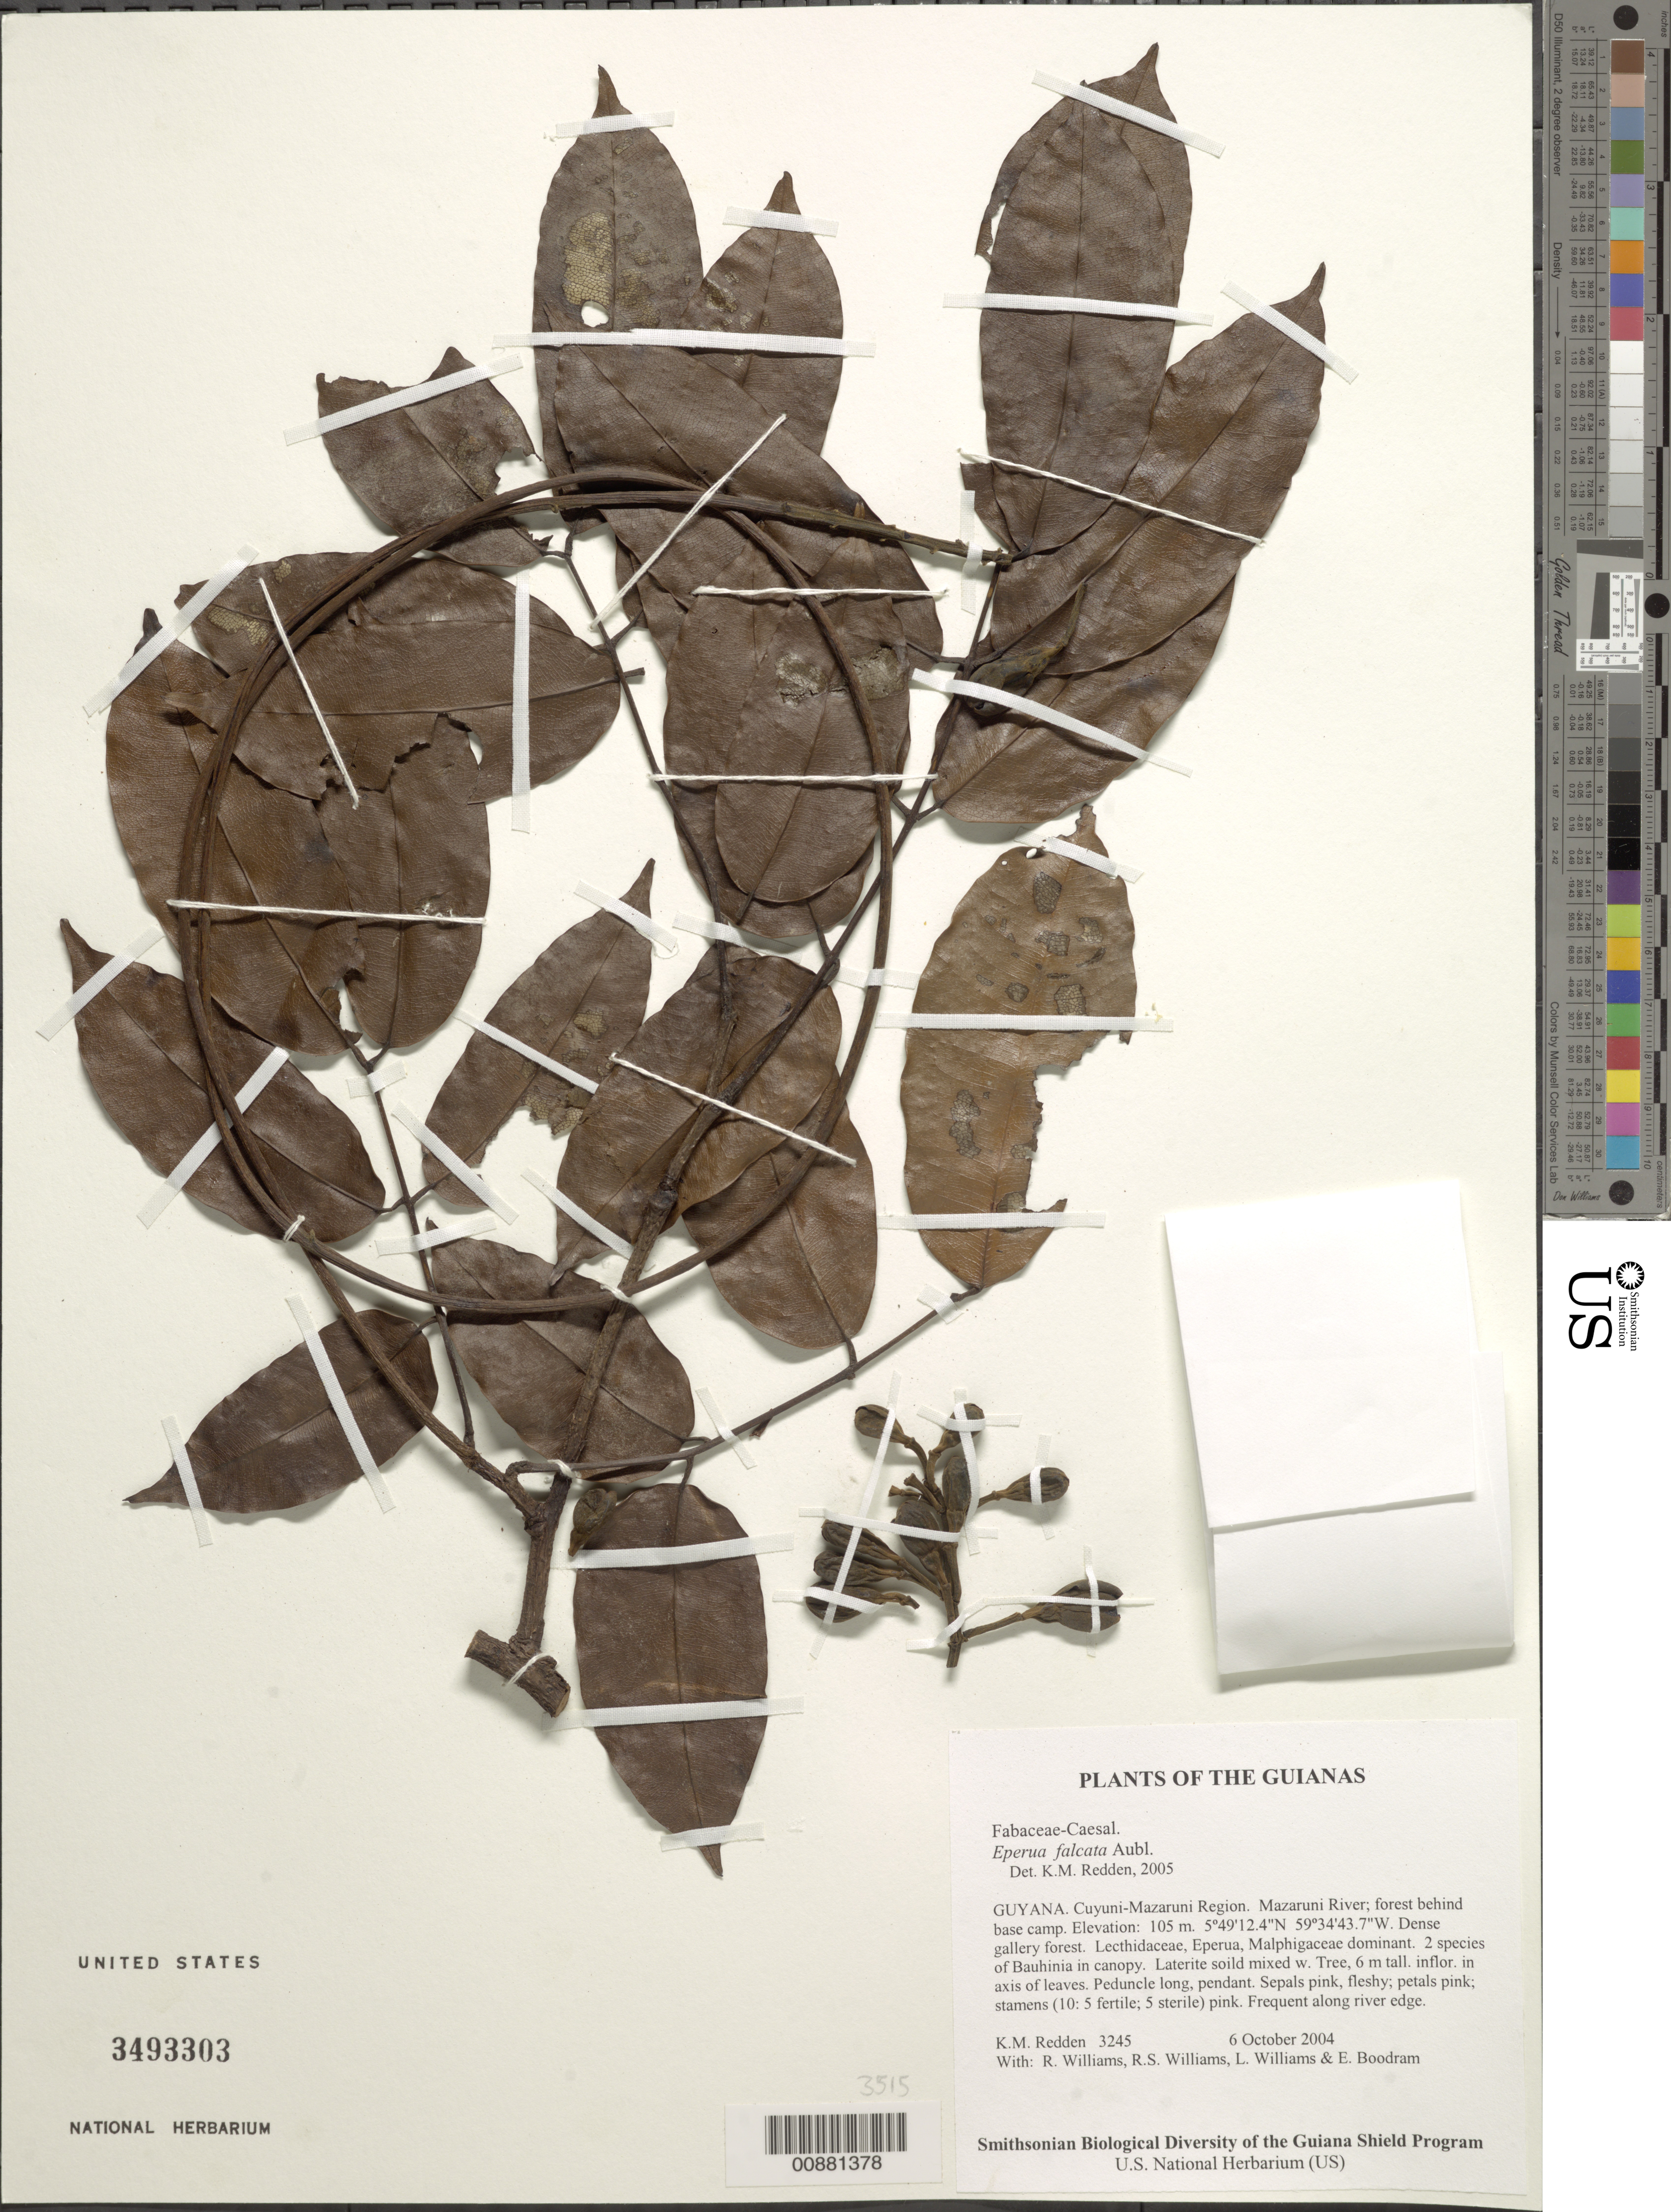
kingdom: Plantae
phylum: Tracheophyta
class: Magnoliopsida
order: Fabales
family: Fabaceae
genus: Eperua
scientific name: Eperua falcata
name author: Aubl.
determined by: Redden, K. M.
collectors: K. M. Redden, R. Williams, R. S. Williams, L. Williams & E. Boodram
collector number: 3245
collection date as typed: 6 October 2004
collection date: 2004-10-06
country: Guyana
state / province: Cuyuni-Mazaruni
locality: Mazaruni River; forest behind base camp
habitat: Dense gallery forest. Lecthidaceae, Eperua, Malpighiaceae dominant. Two species of Bauhinia in canopy. Laterite mixed soil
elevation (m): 105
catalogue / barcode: US 3493303